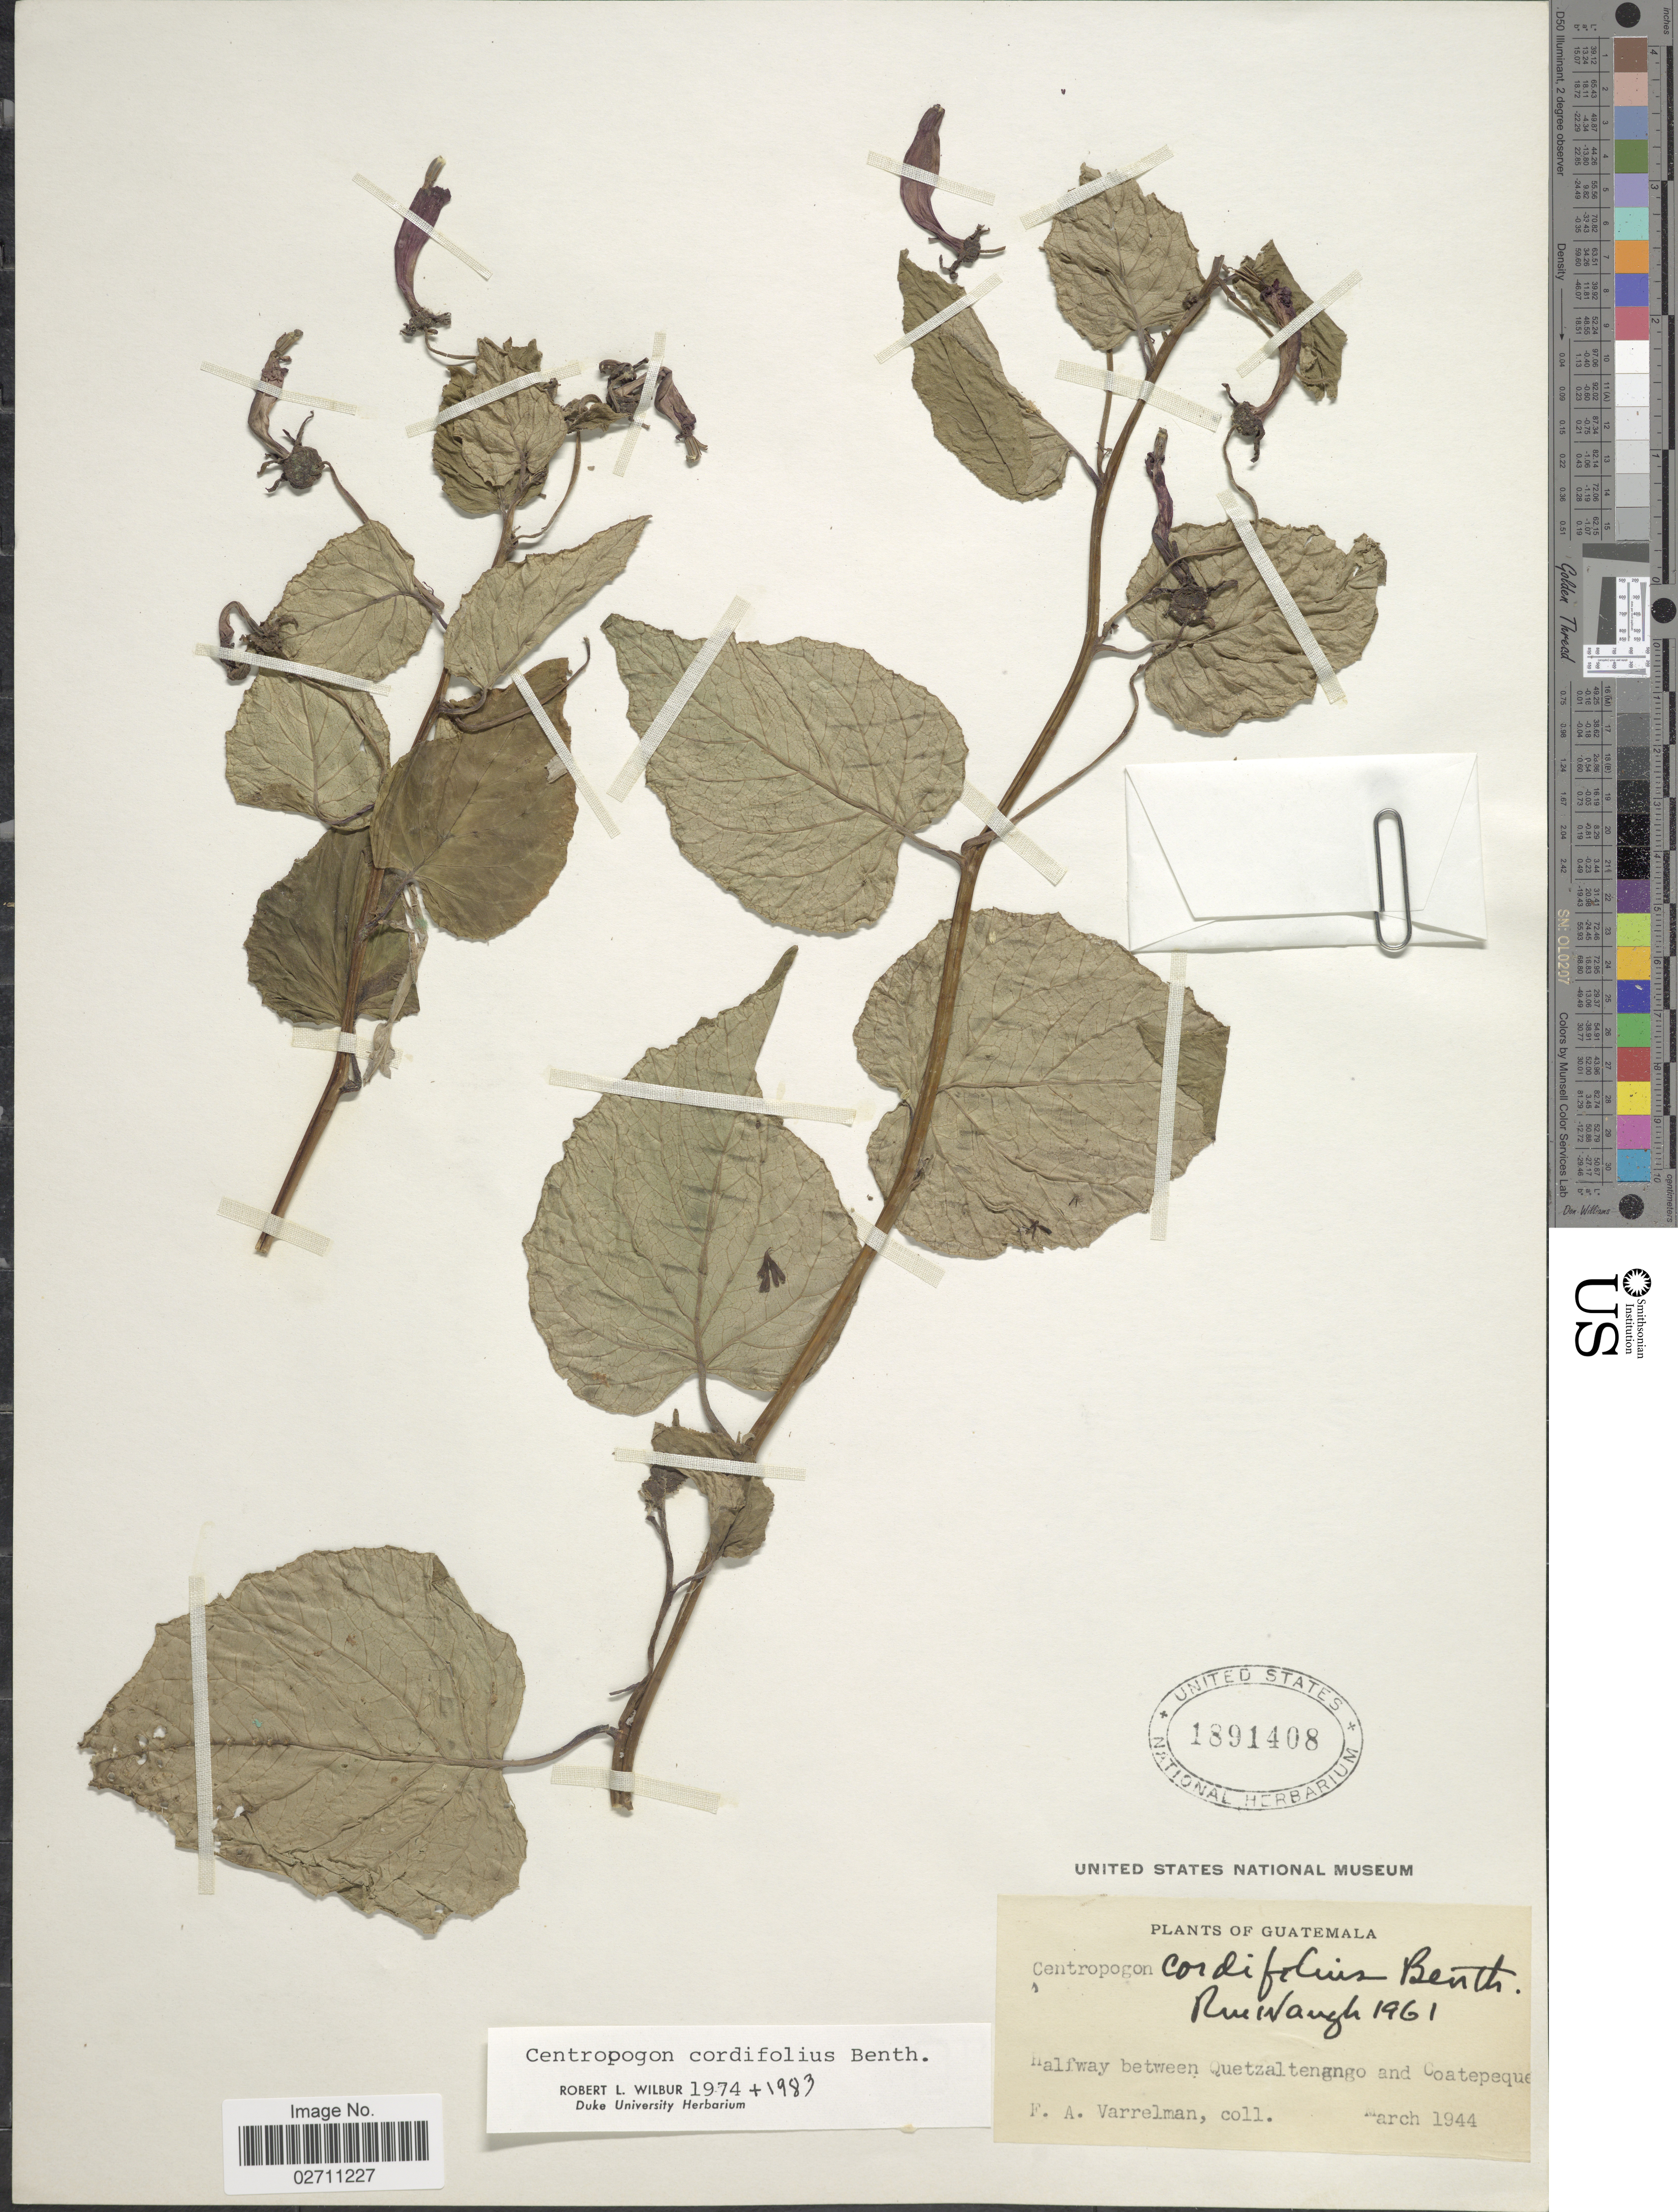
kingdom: Plantae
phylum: Tracheophyta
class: Magnoliopsida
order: Asterales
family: Campanulaceae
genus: Centropogon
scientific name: Centropogon cordifolius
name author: Benth.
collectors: F. Varrelman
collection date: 1944-03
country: Guatemala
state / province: Quetzaltenango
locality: Halfway between Quetzaltenango and Coatepeque.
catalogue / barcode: US 1891408